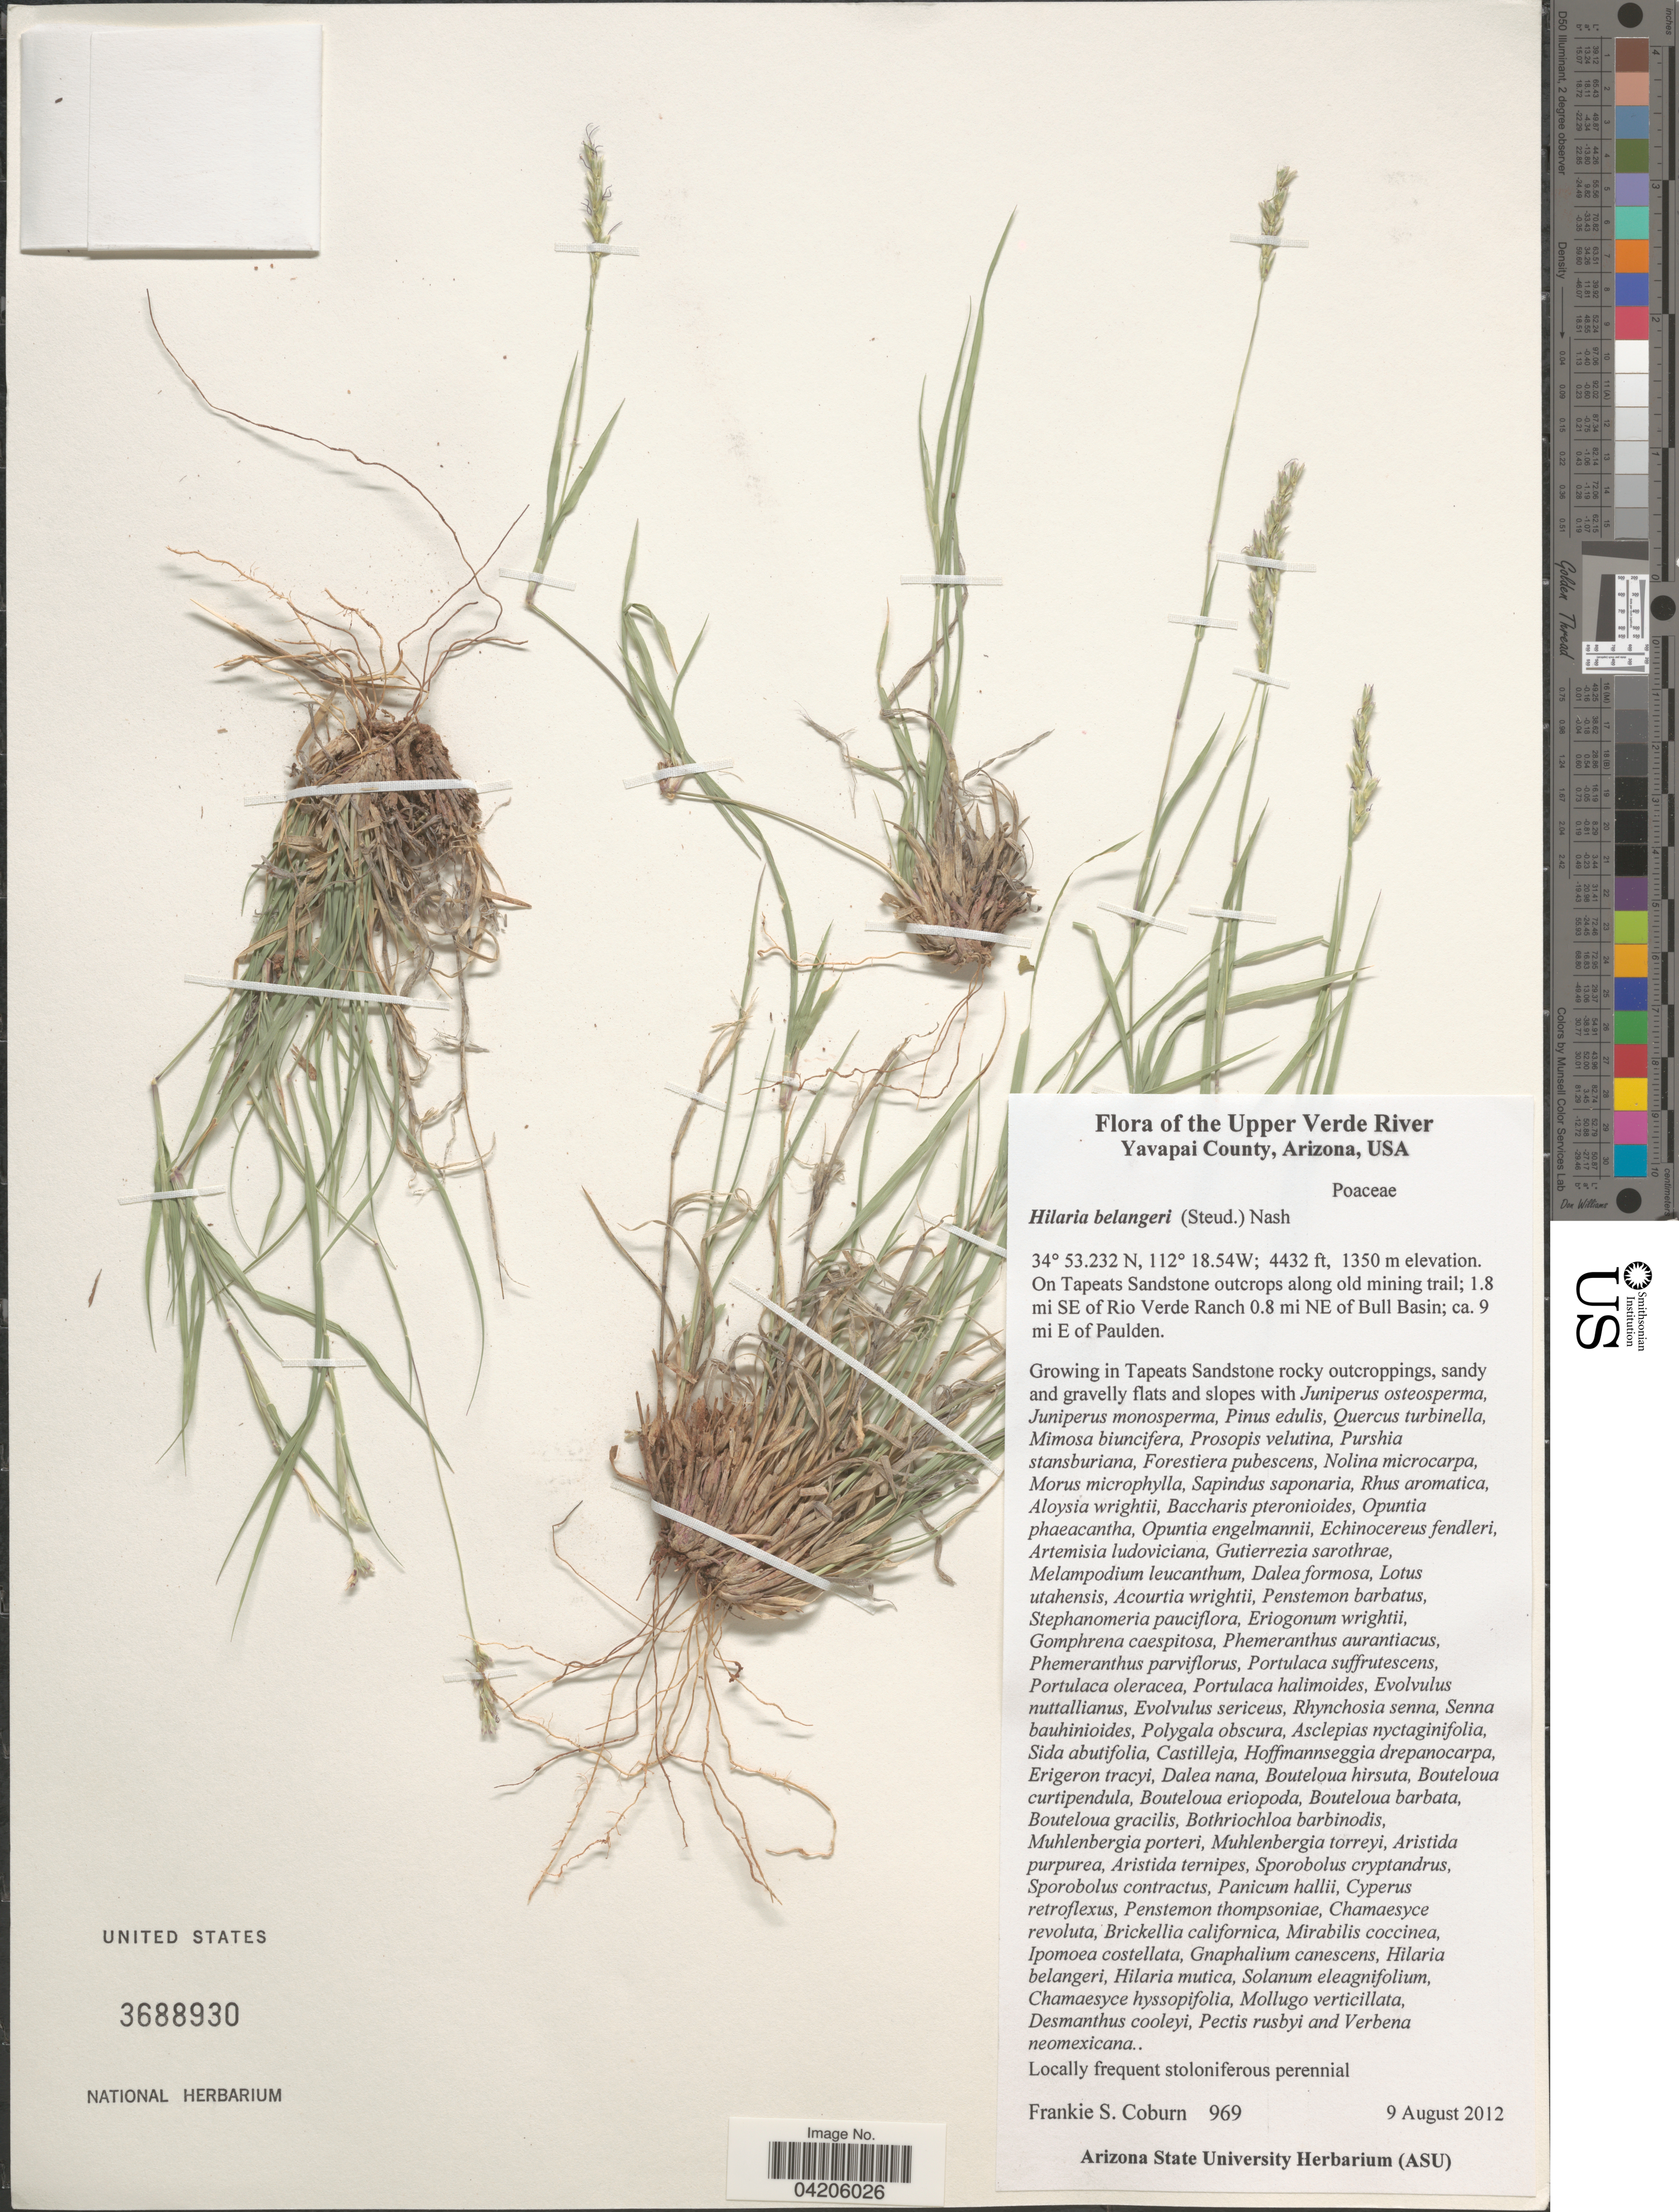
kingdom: Plantae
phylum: Tracheophyta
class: Liliopsida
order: Poales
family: Poaceae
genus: Hilaria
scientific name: Hilaria belangeri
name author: (Steud.) Nash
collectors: F. Coburn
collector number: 969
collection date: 2012-08-09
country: United States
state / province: Arizona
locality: Upper Verde River Yavapai County. On Tapeats Sandstone outcrops along old mining trail; 1.8 mi SE of Rio Verde Ranch 0.8 mi NE of Bull Basin; ca. 9 mi E of Paulden. In Tapeats Sandstone rocky outcroppings, sandy and gravelly flats and slopes.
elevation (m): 1350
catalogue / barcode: US 3688930